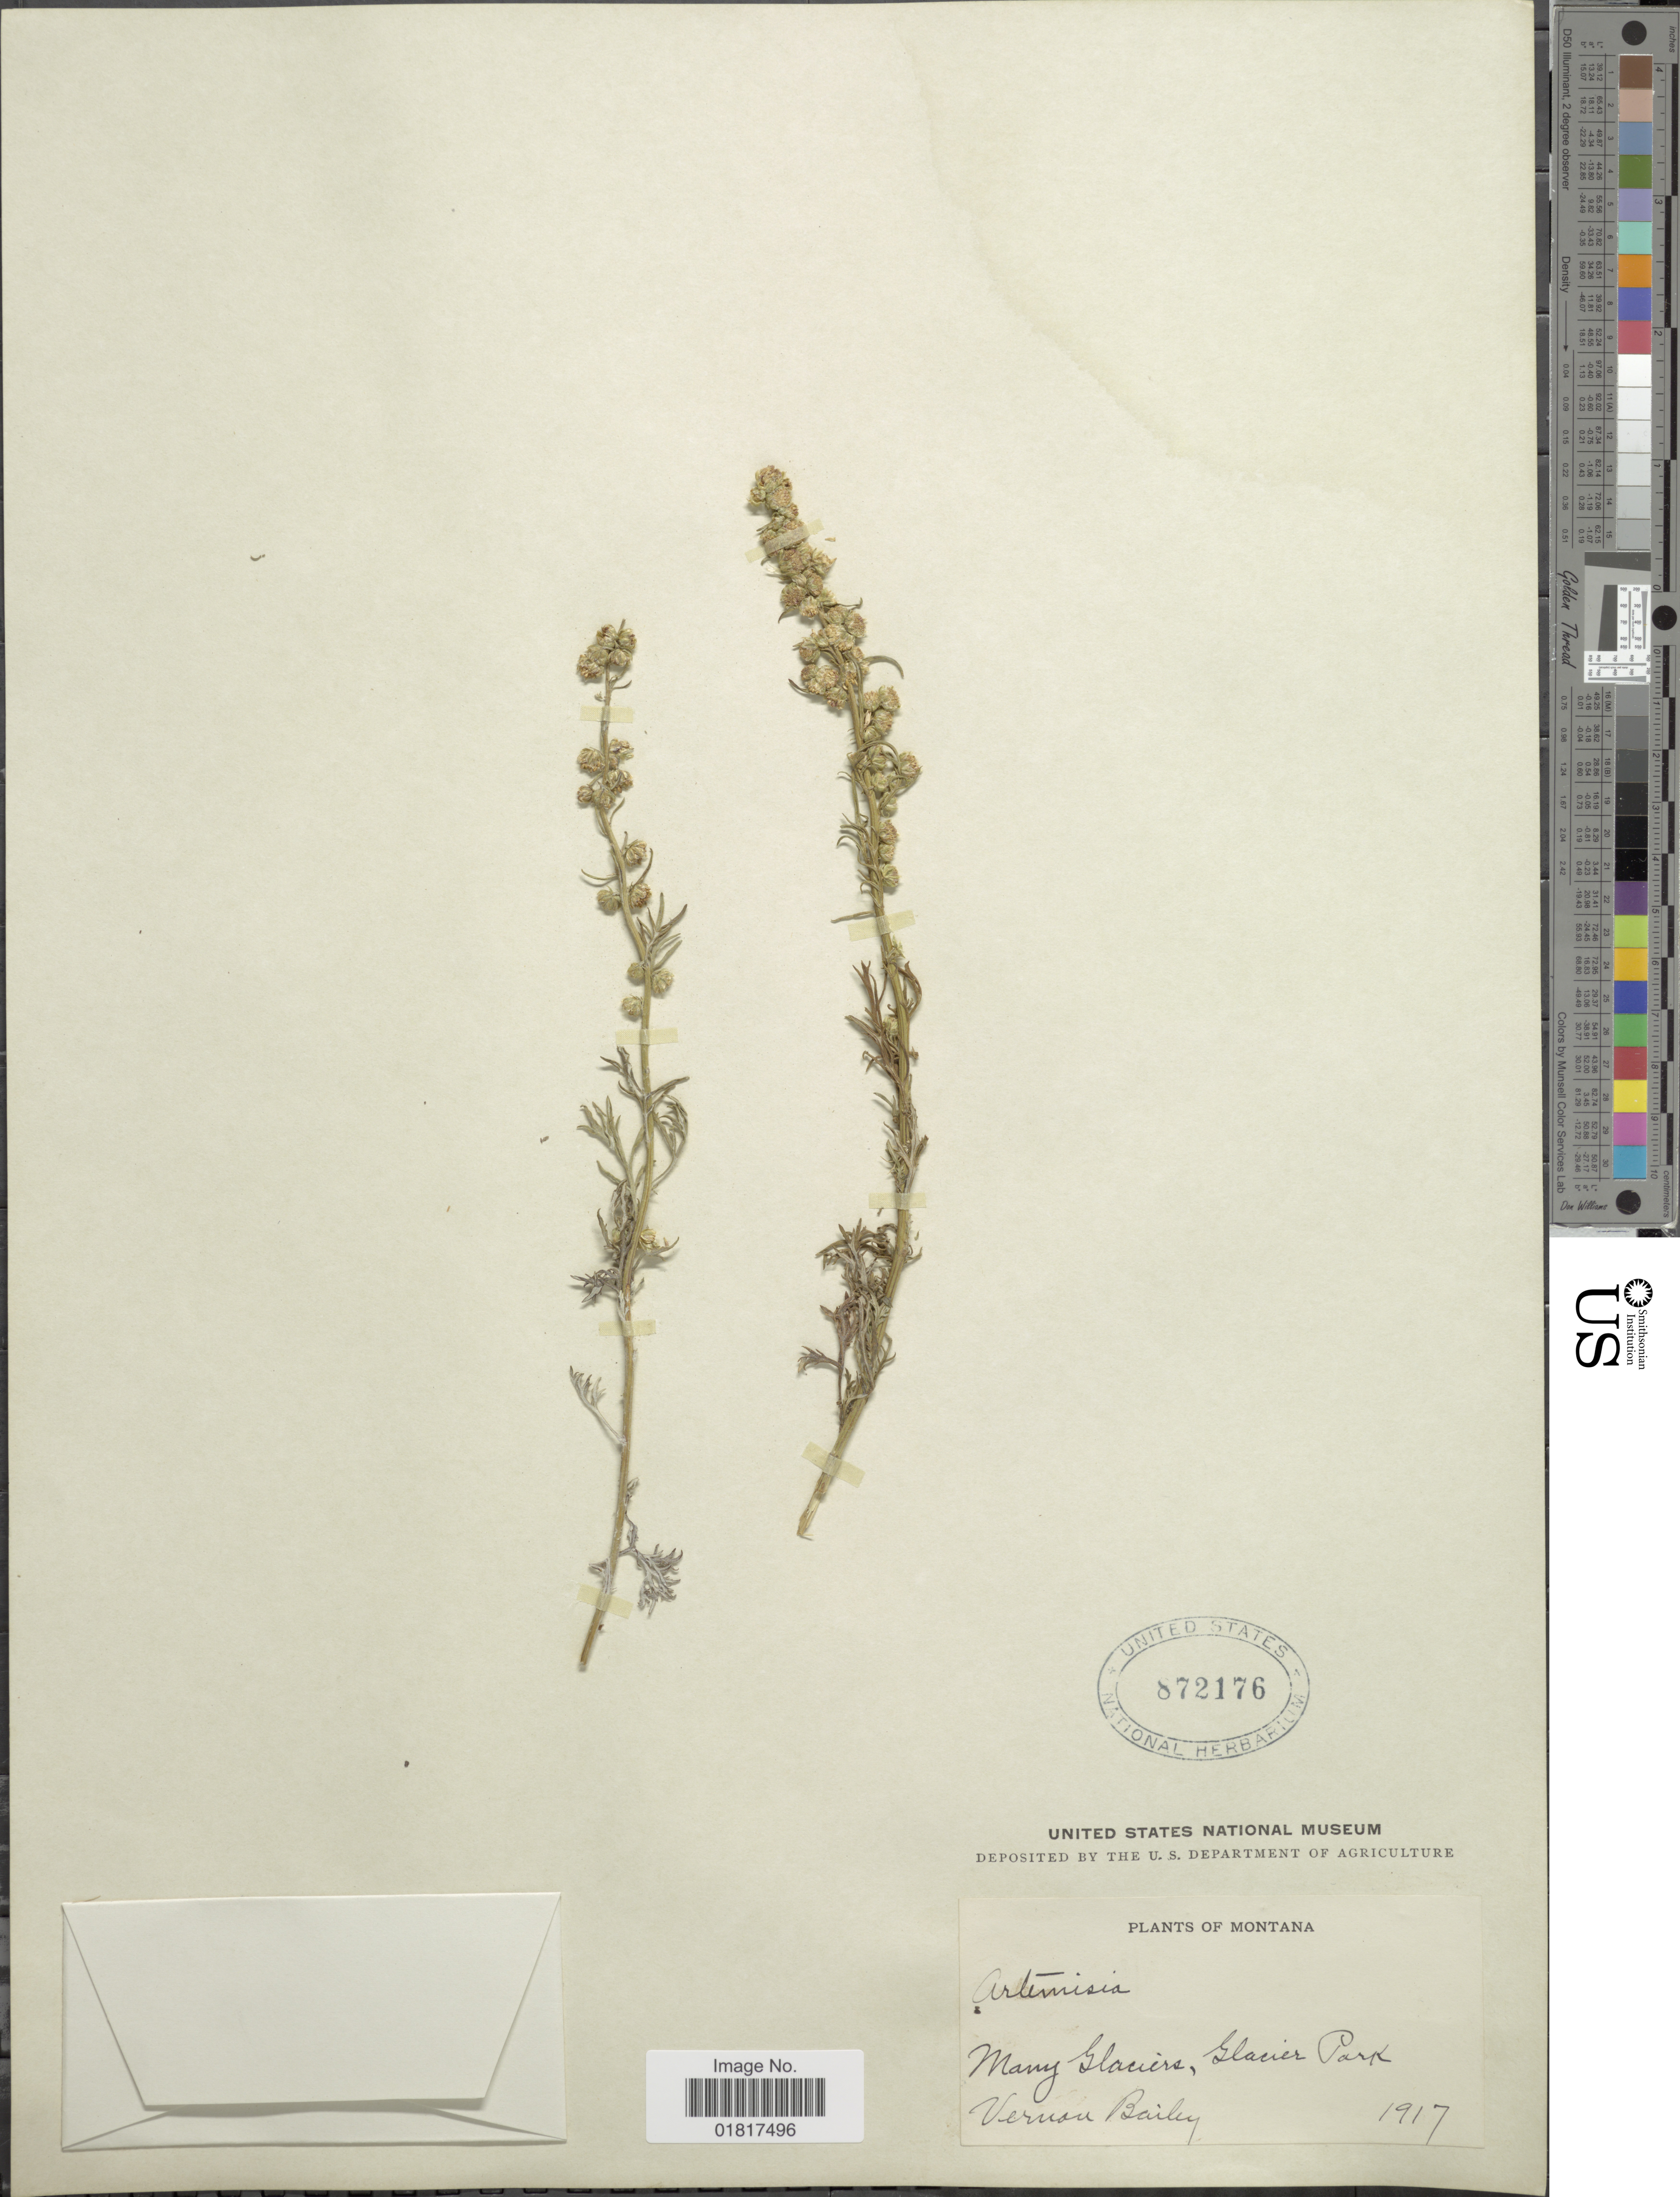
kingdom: Plantae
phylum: Tracheophyta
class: Magnoliopsida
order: Asterales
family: Asteraceae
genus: Artemisia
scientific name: Artemisia sp.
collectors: V. O. Bailey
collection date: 1917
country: United States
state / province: Montana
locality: Many Glaciers, Glacier Park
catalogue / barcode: US 872176